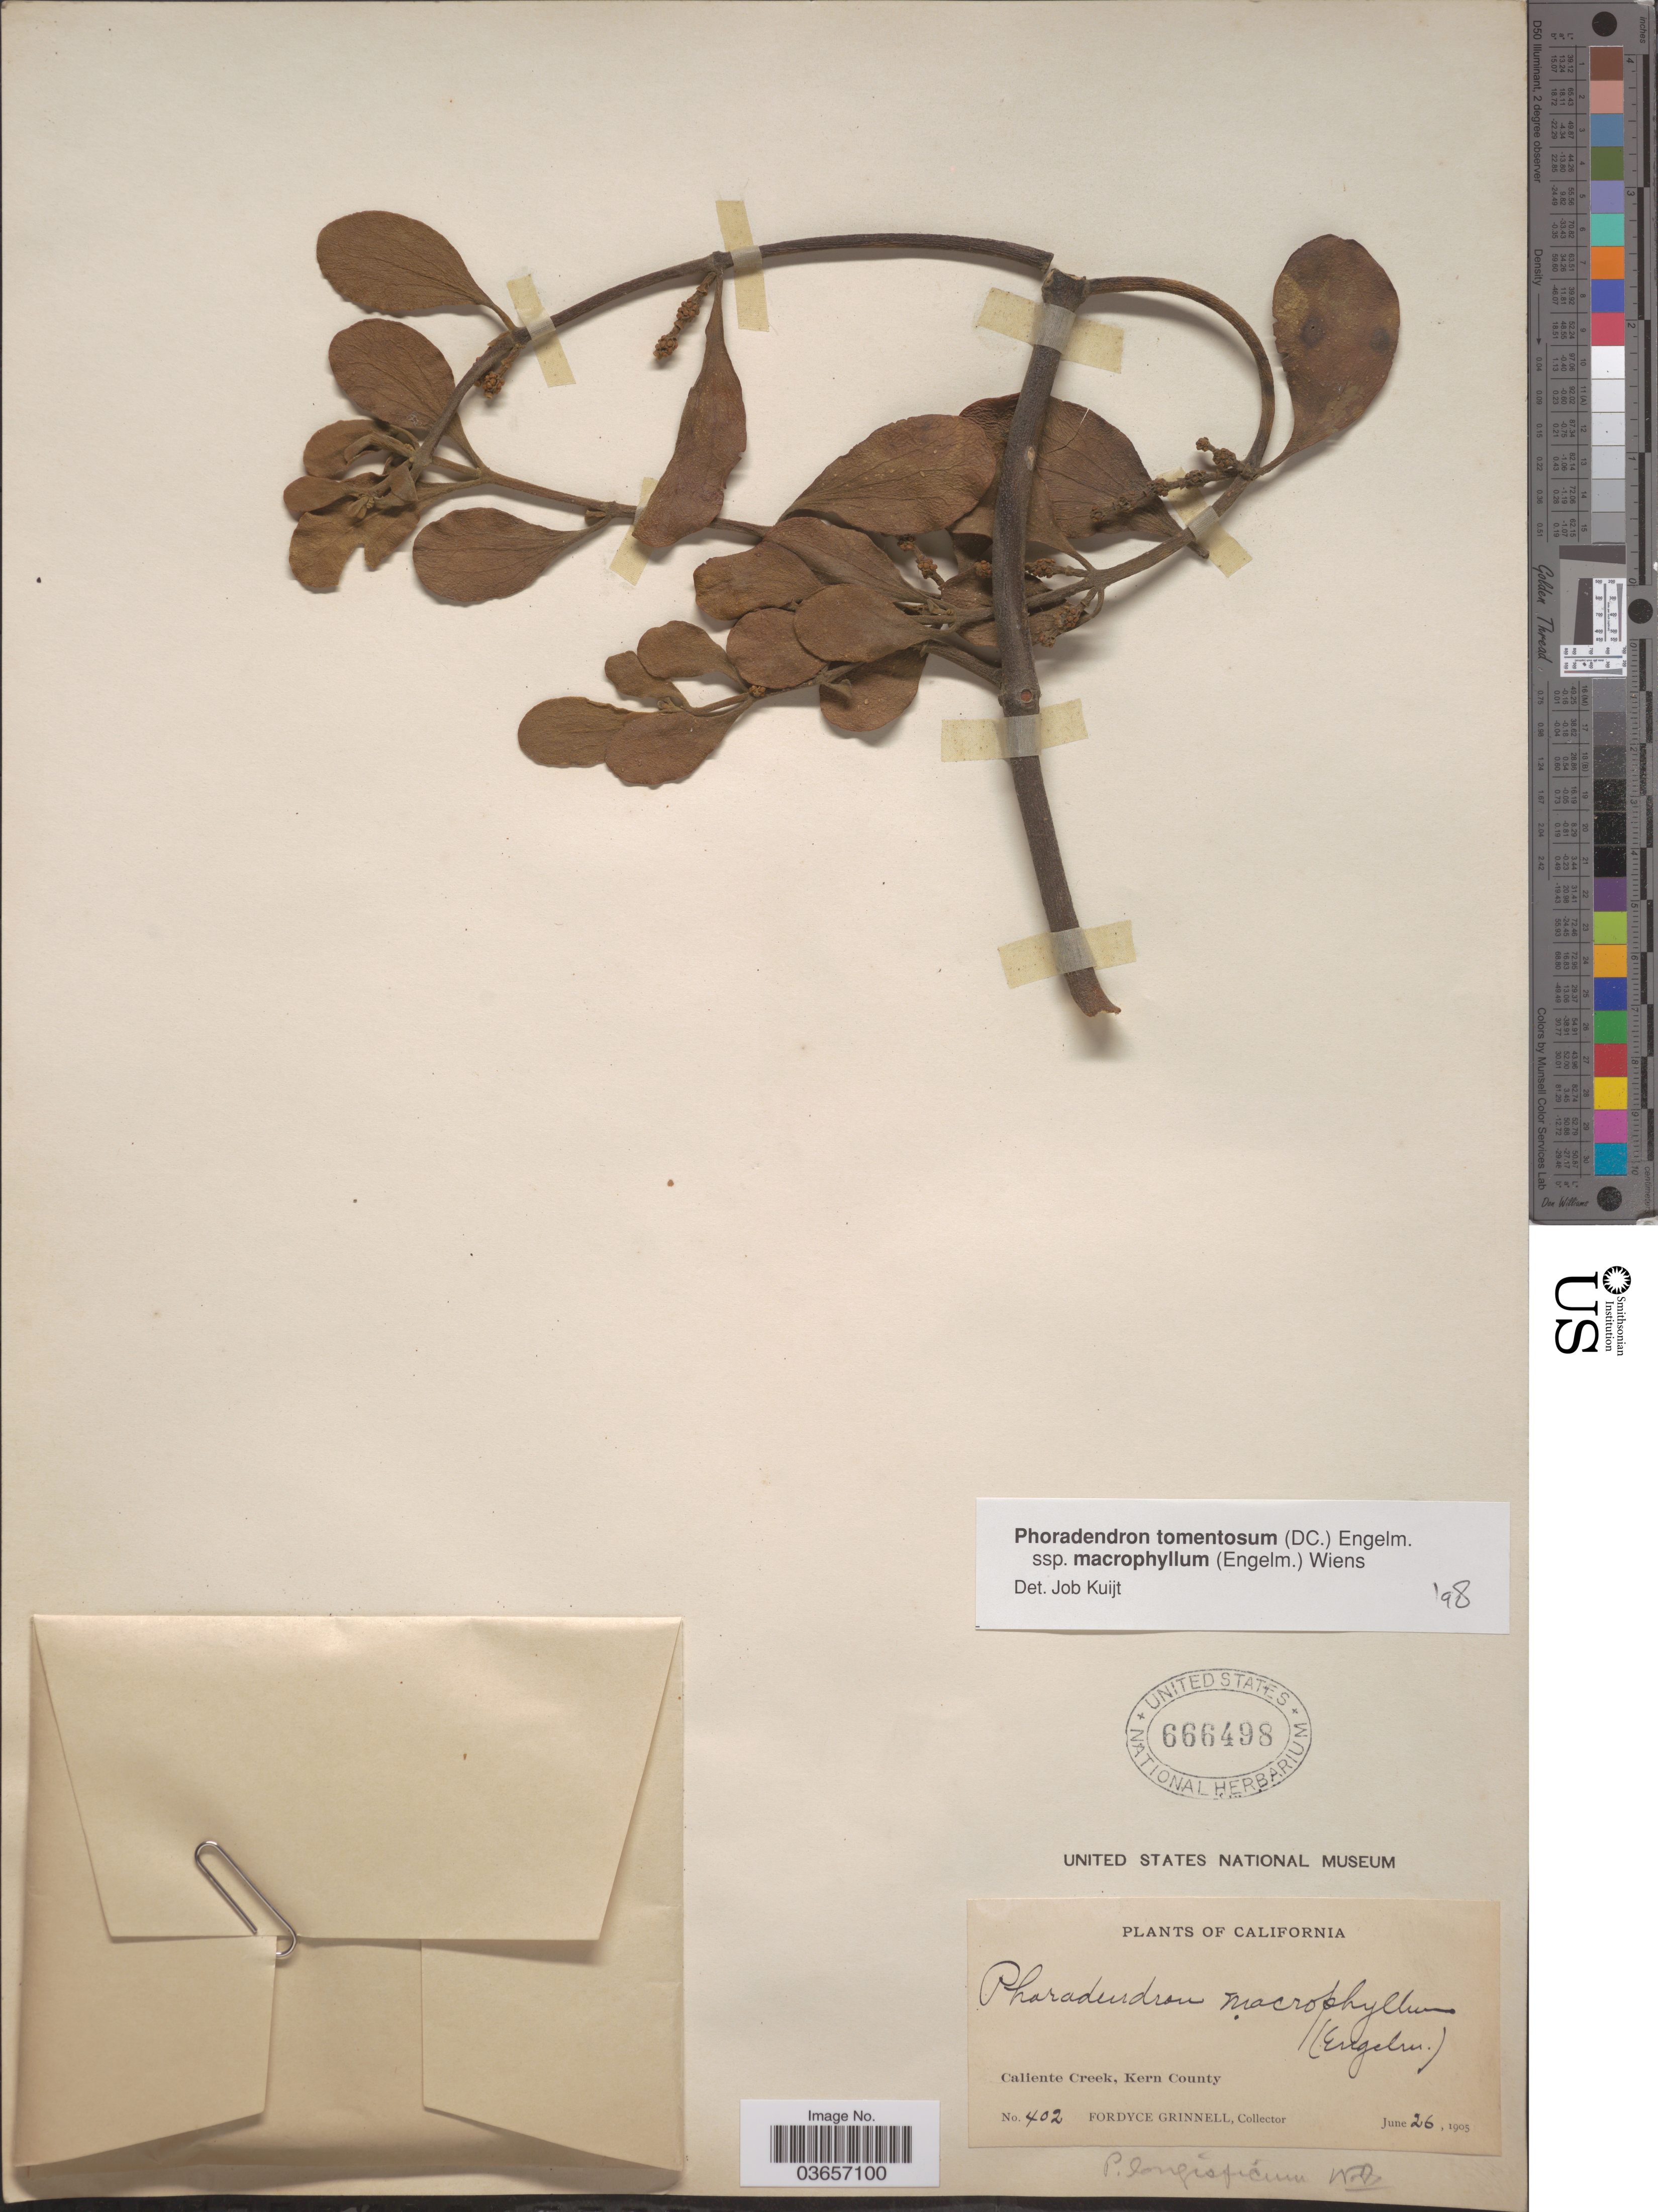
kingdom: Plantae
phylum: Tracheophyta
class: Magnoliopsida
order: Santalales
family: Viscaceae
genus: Phoradendron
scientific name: Phoradendron tomentosum subsp. macrophyllum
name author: DC.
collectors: F. Grinnell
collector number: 402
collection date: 1905-06-26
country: United States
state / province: California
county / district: Kern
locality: Caliente Creek, Kern County.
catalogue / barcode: US 666498